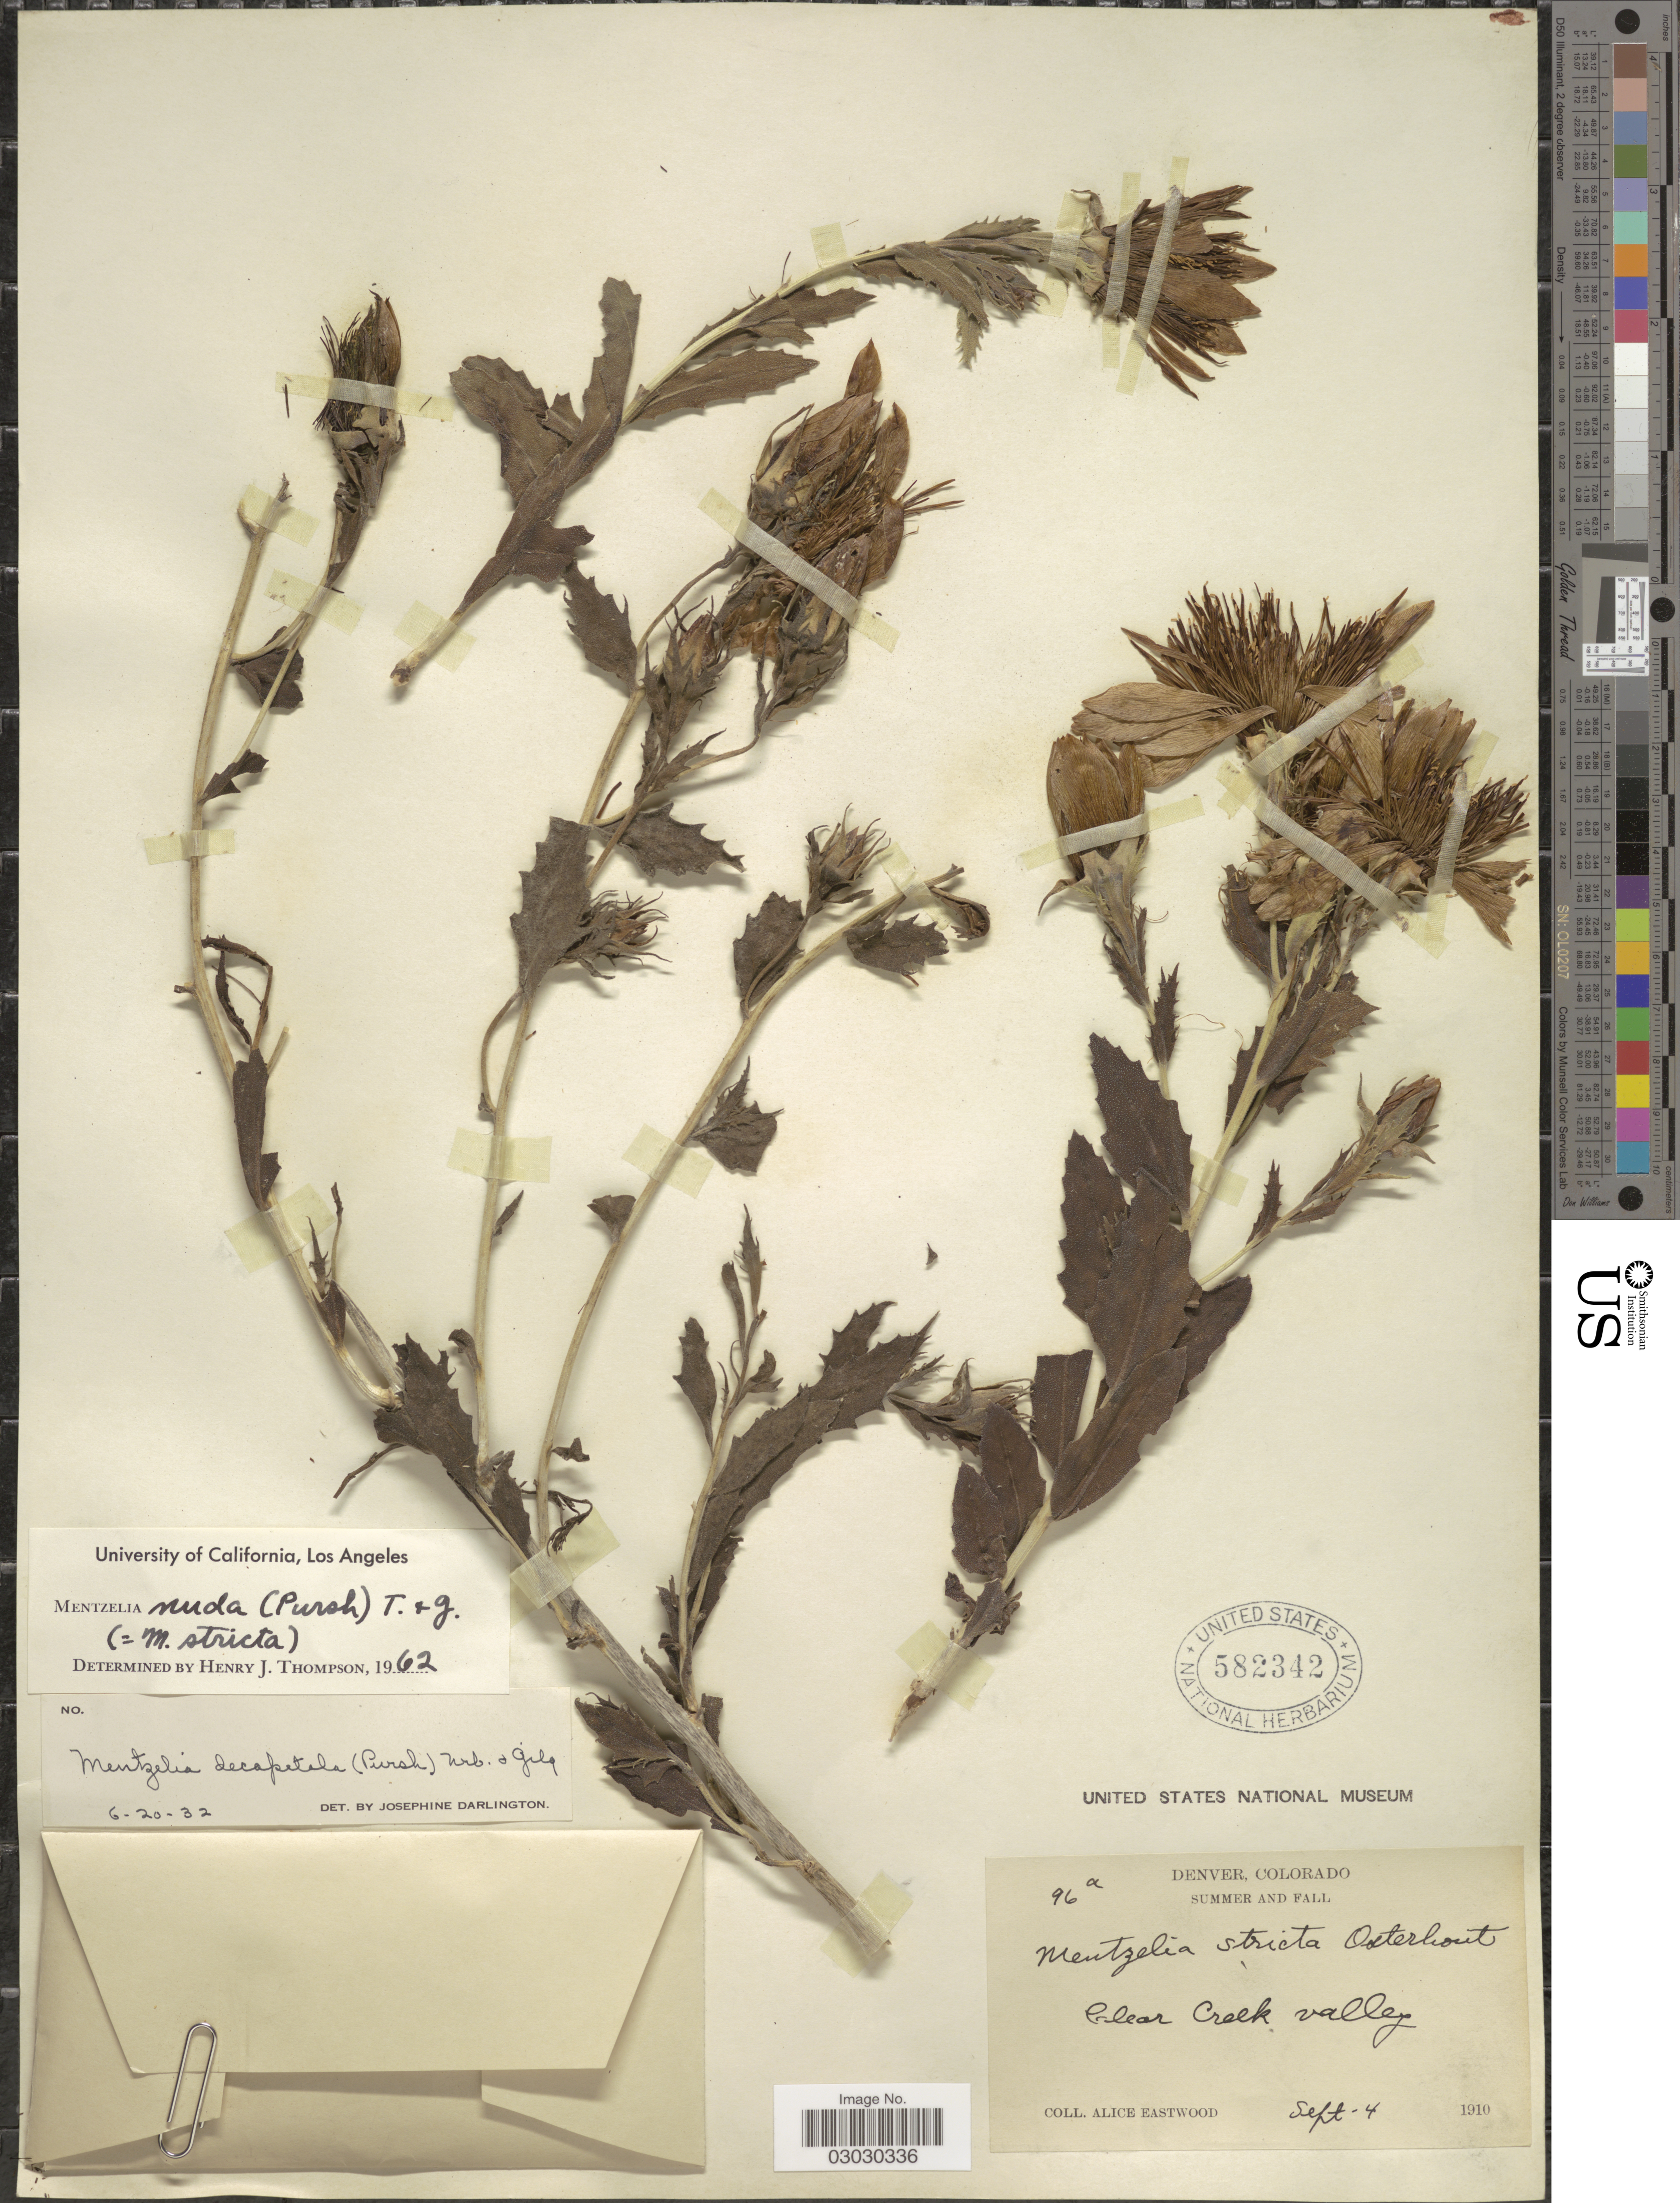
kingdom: Plantae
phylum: Tracheophyta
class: Magnoliopsida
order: Cornales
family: Loasaceae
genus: Mentzelia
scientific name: Mentzelia stricta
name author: (Osterh.) Stevens ex Jeffs & Little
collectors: A. Eastwood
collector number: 96a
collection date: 1910-09-04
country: United States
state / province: Colorado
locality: Denver, Summer and Fall, Clear Creek valley.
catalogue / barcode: US 582342